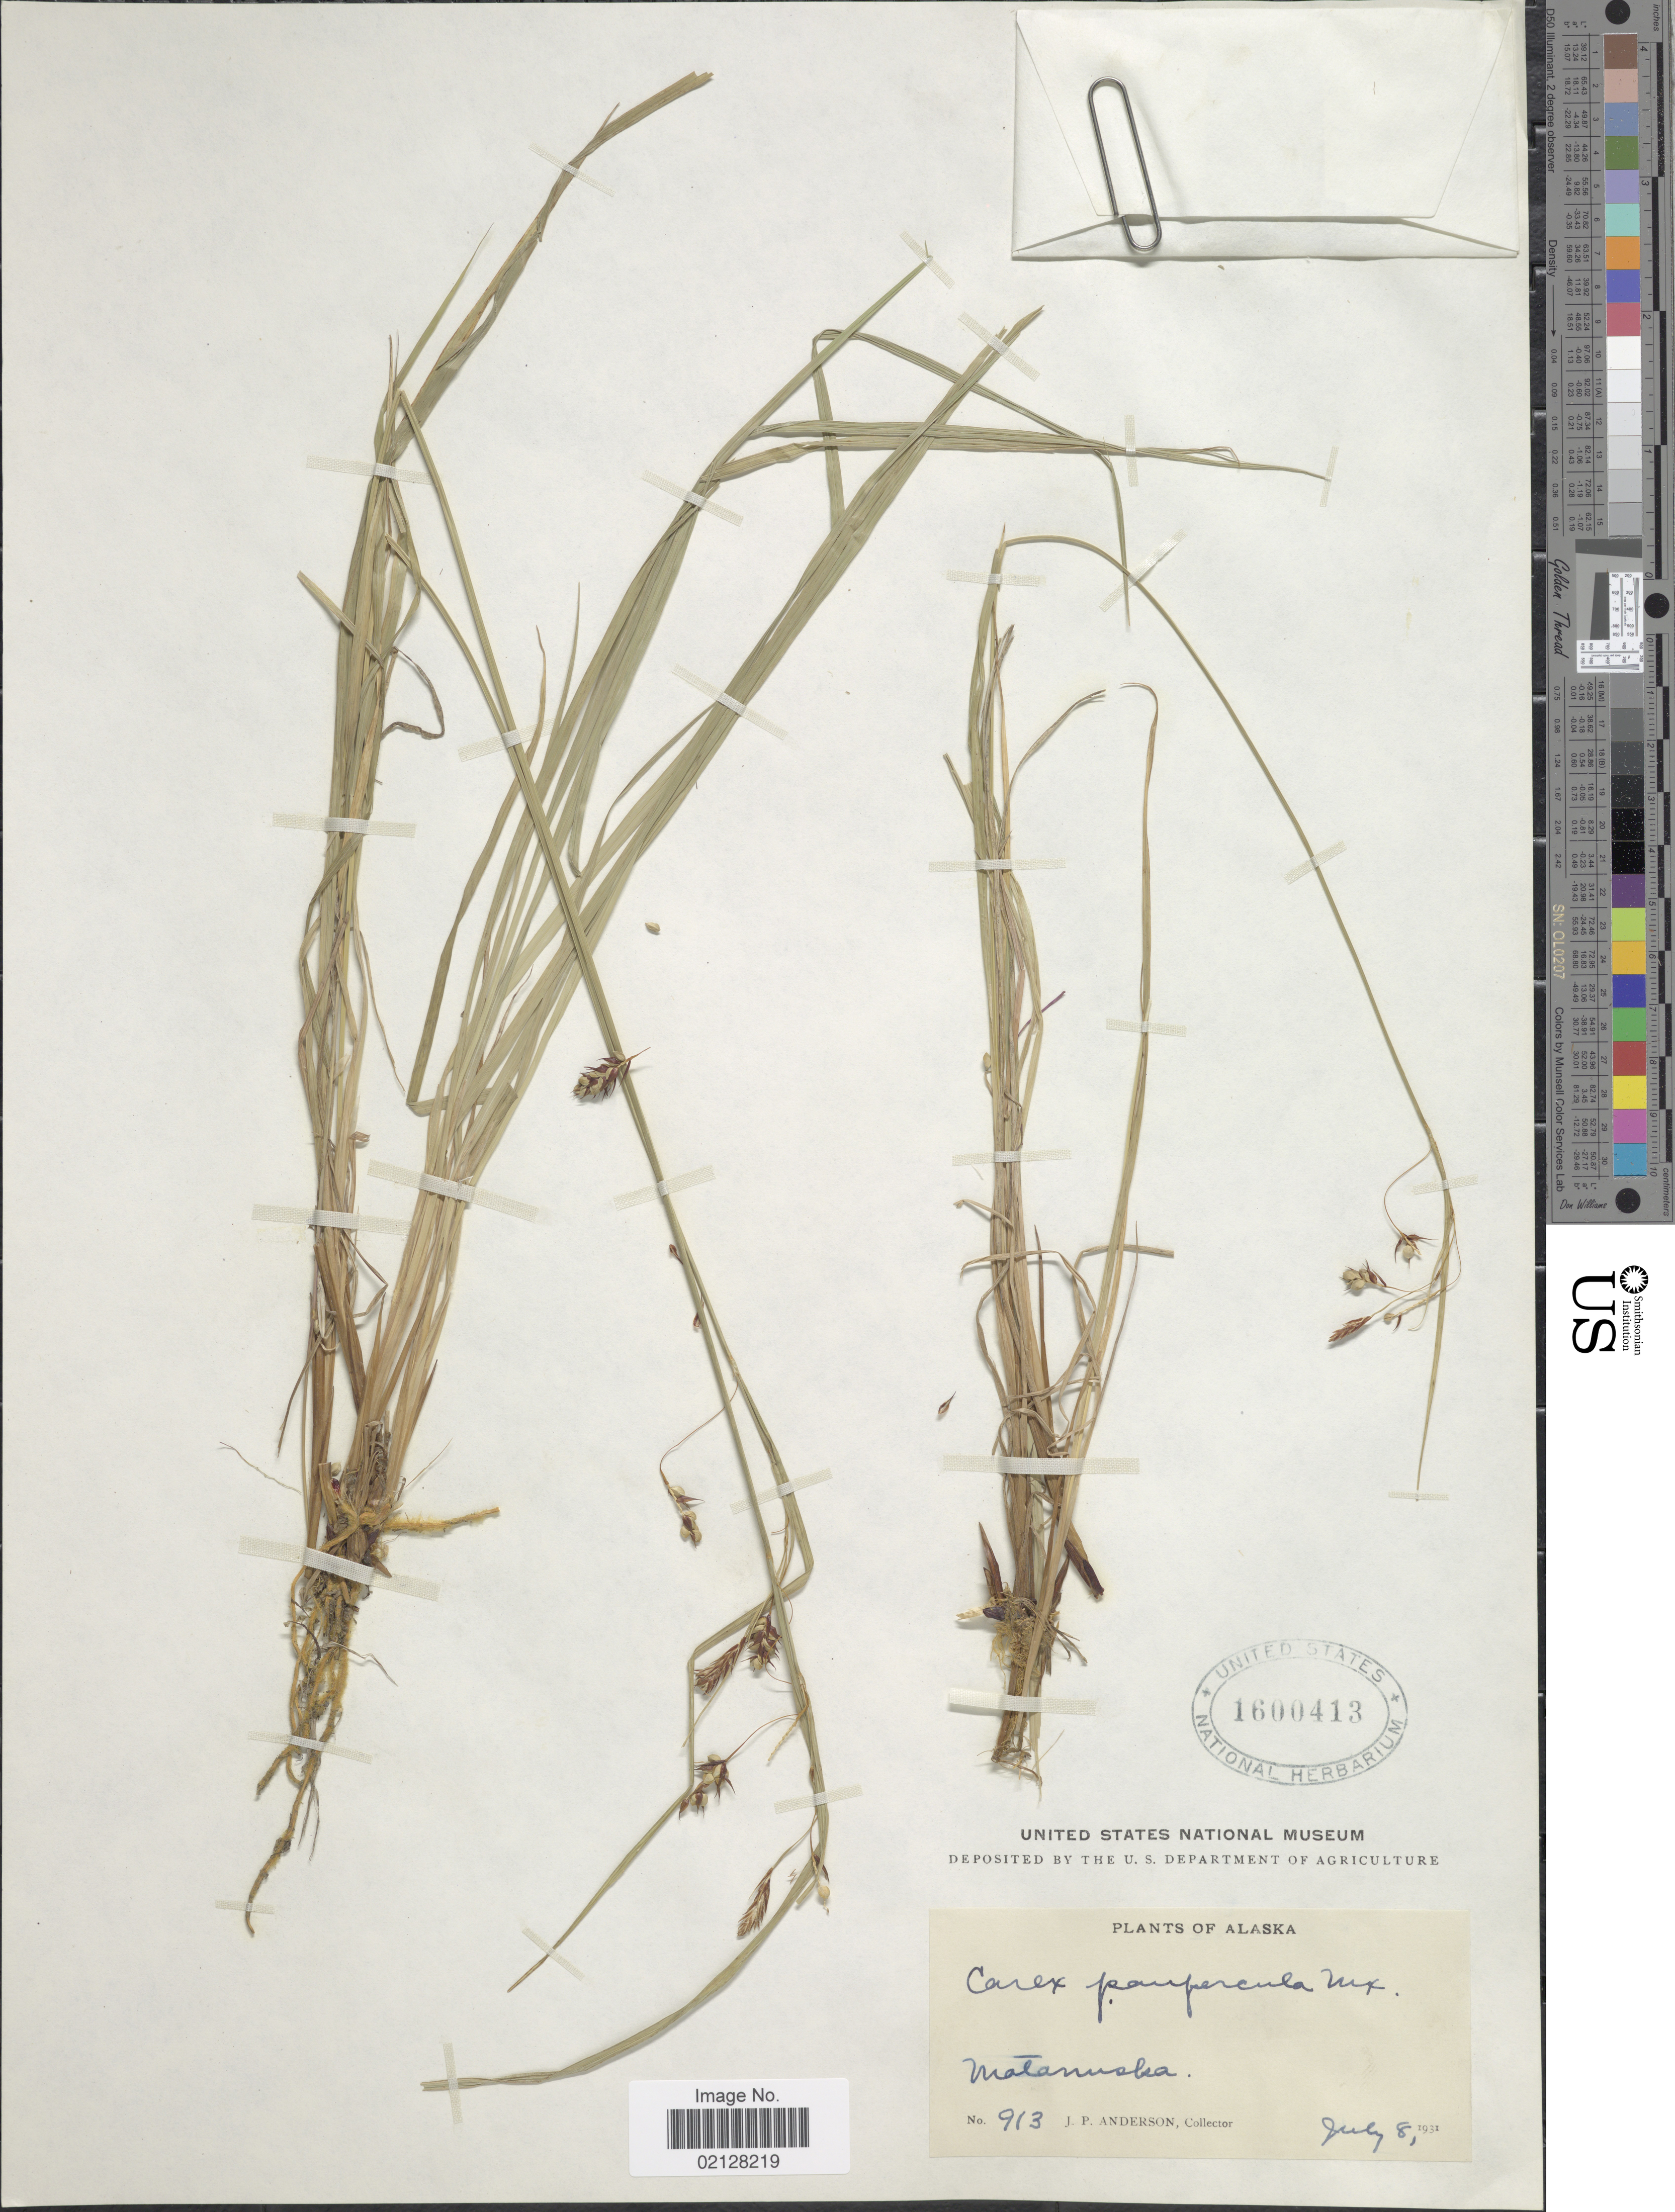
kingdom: Plantae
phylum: Tracheophyta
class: Liliopsida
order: Poales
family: Cyperaceae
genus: Carex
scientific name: Carex magellanica subsp. irrigua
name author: (Wahlenb.) Hiitonen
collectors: J. P. Anderson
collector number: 913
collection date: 1931-07-08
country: United States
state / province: Alaska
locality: Matanuska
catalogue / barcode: US 1600413